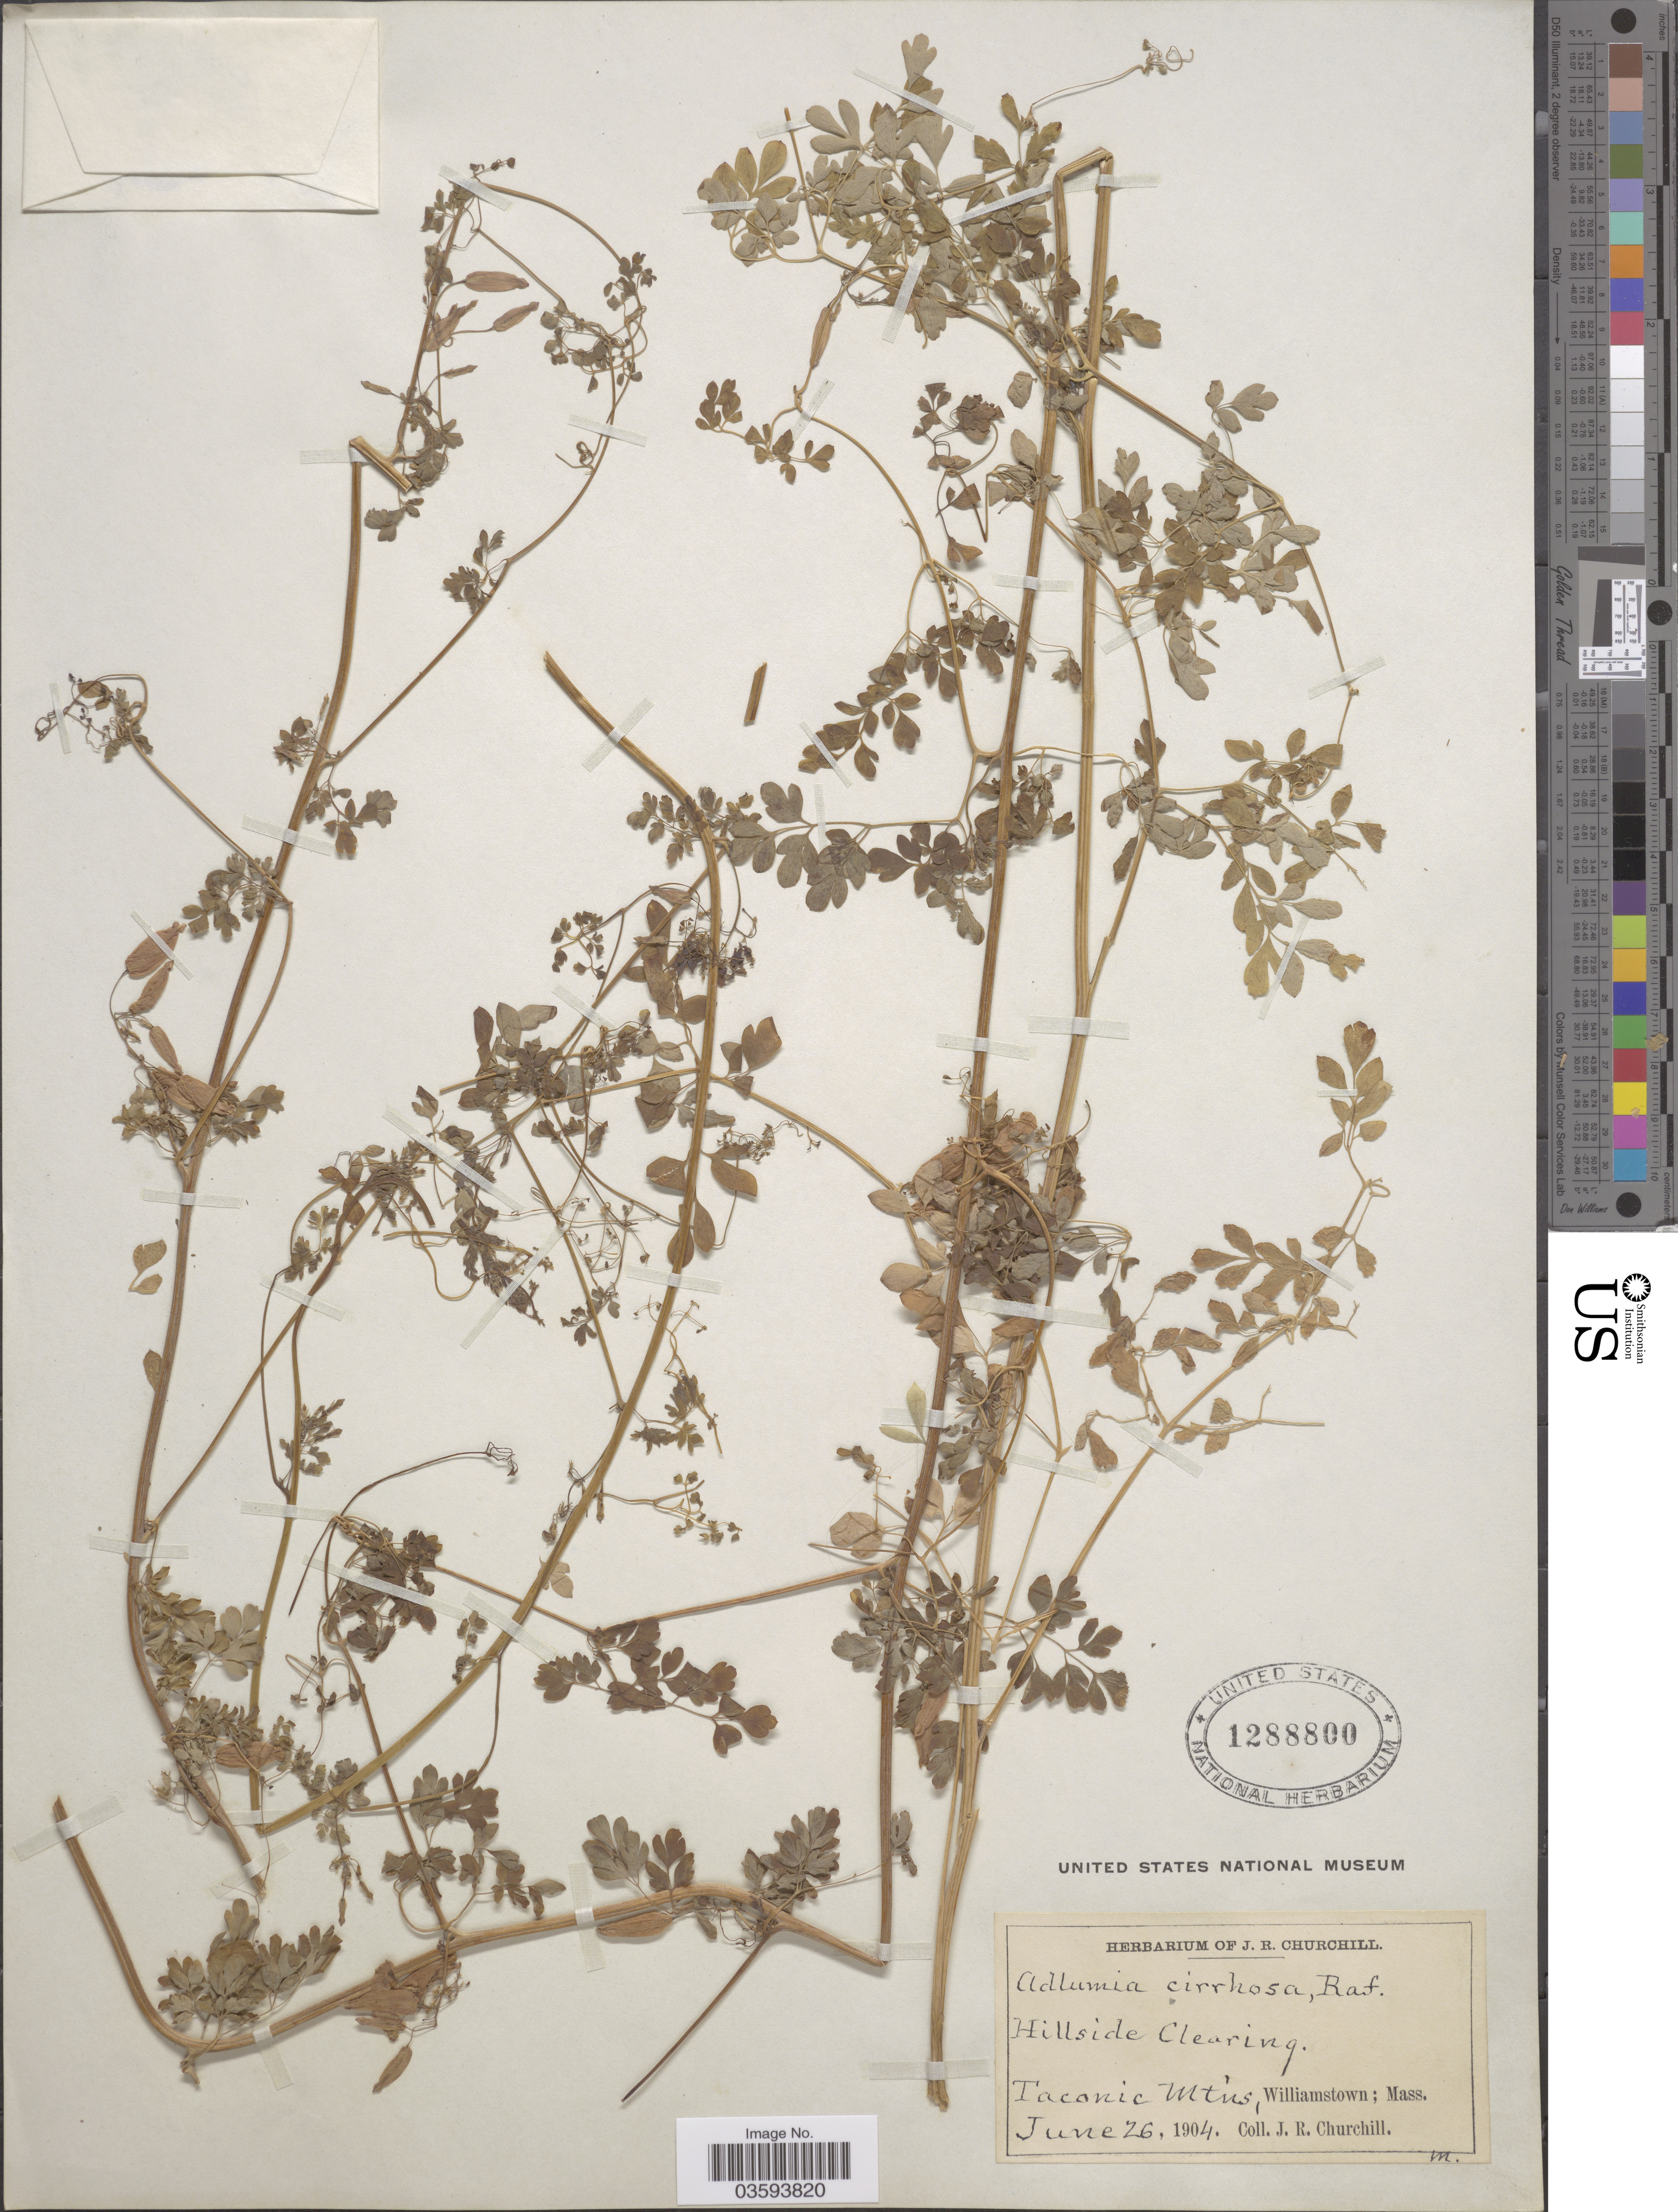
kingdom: Plantae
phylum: Tracheophyta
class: Magnoliopsida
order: Ranunculales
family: Papaveraceae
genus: Adlumia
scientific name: Adlumia cirrhosa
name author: Raf. ex DC.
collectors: J. Churchill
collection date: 1904-06-26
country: United States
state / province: Massachusetts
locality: Hillside Clearing. Taconic Mtns, Williamstown.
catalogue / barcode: US 1288800